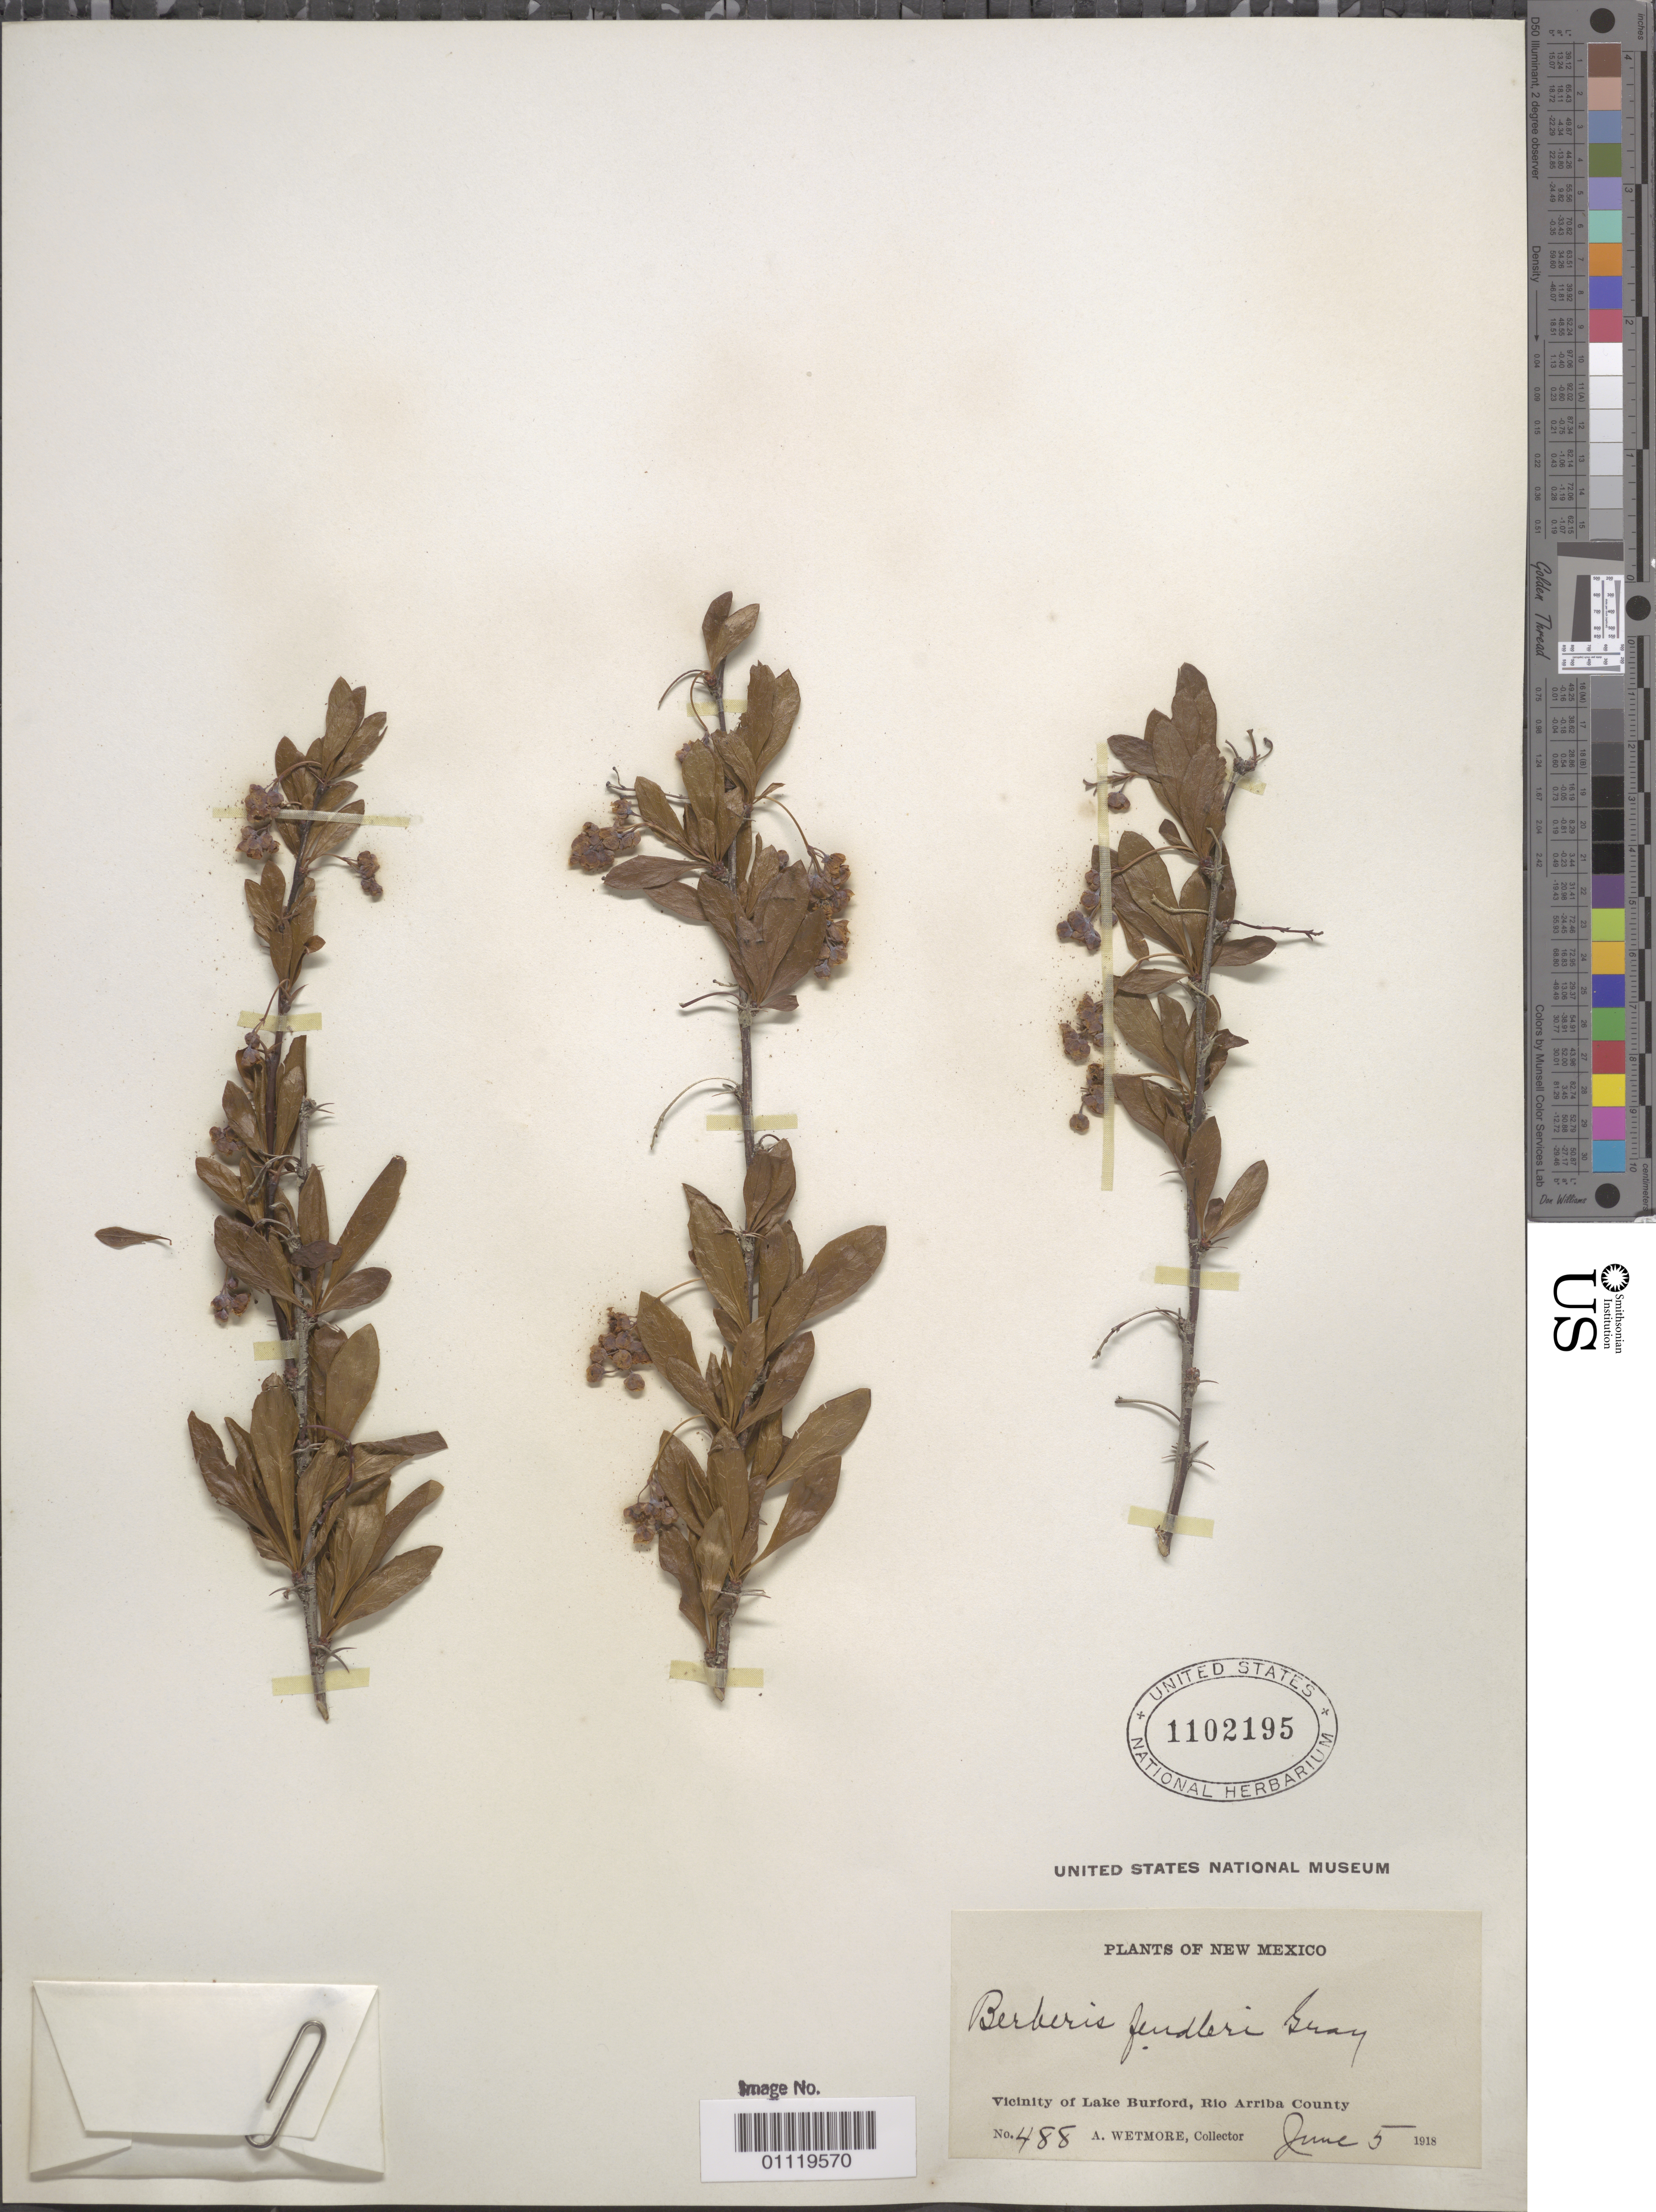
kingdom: Plantae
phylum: Tracheophyta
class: Magnoliopsida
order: Ranunculales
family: Berberidaceae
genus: Berberis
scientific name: Berberis fendleri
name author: A. Gray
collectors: A. Wetmore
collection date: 1918-06-05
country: United States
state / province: New Mexico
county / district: Rio Arriba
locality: Vicinity of Lake Burford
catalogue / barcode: US 1102195